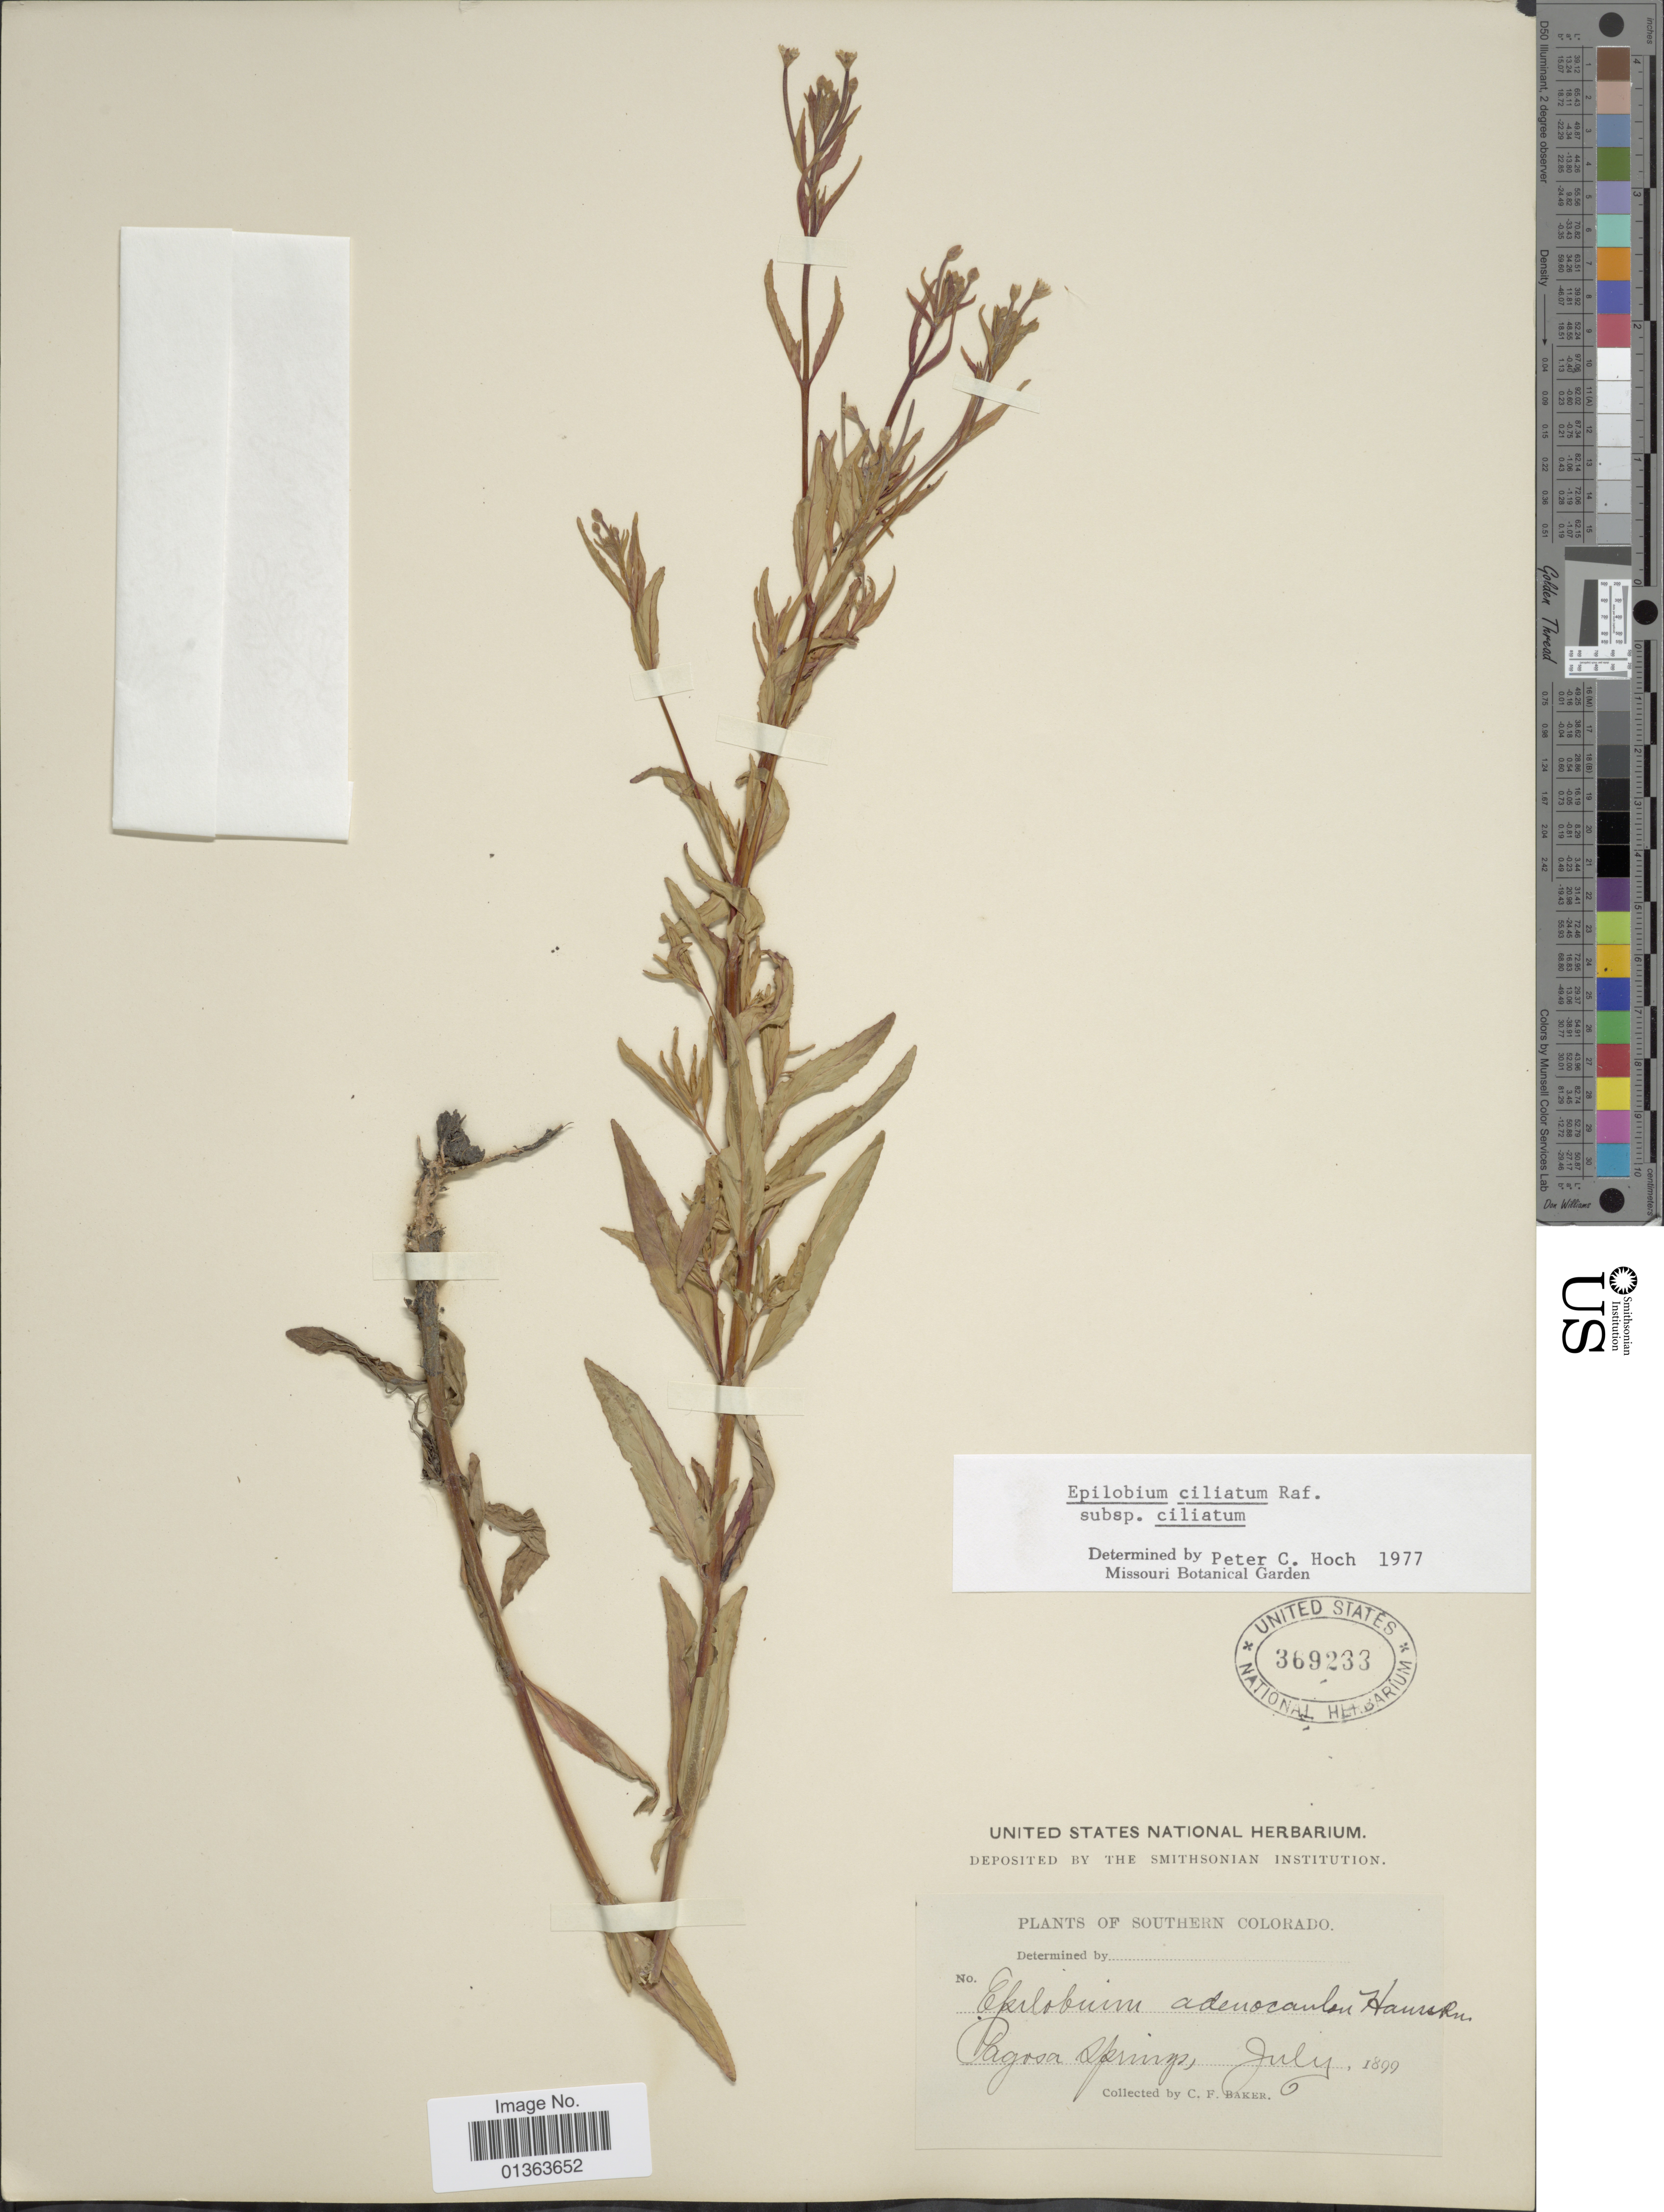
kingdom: Plantae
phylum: Tracheophyta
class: Magnoliopsida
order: Myrtales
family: Onagraceae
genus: Epilobium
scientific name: Epilobium ciliatum subsp. ciliatum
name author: Raf.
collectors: C. F. Baker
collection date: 1899-07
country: United States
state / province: Colorado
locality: Southern Colorado. Pagosa Springs.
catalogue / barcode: US 369233